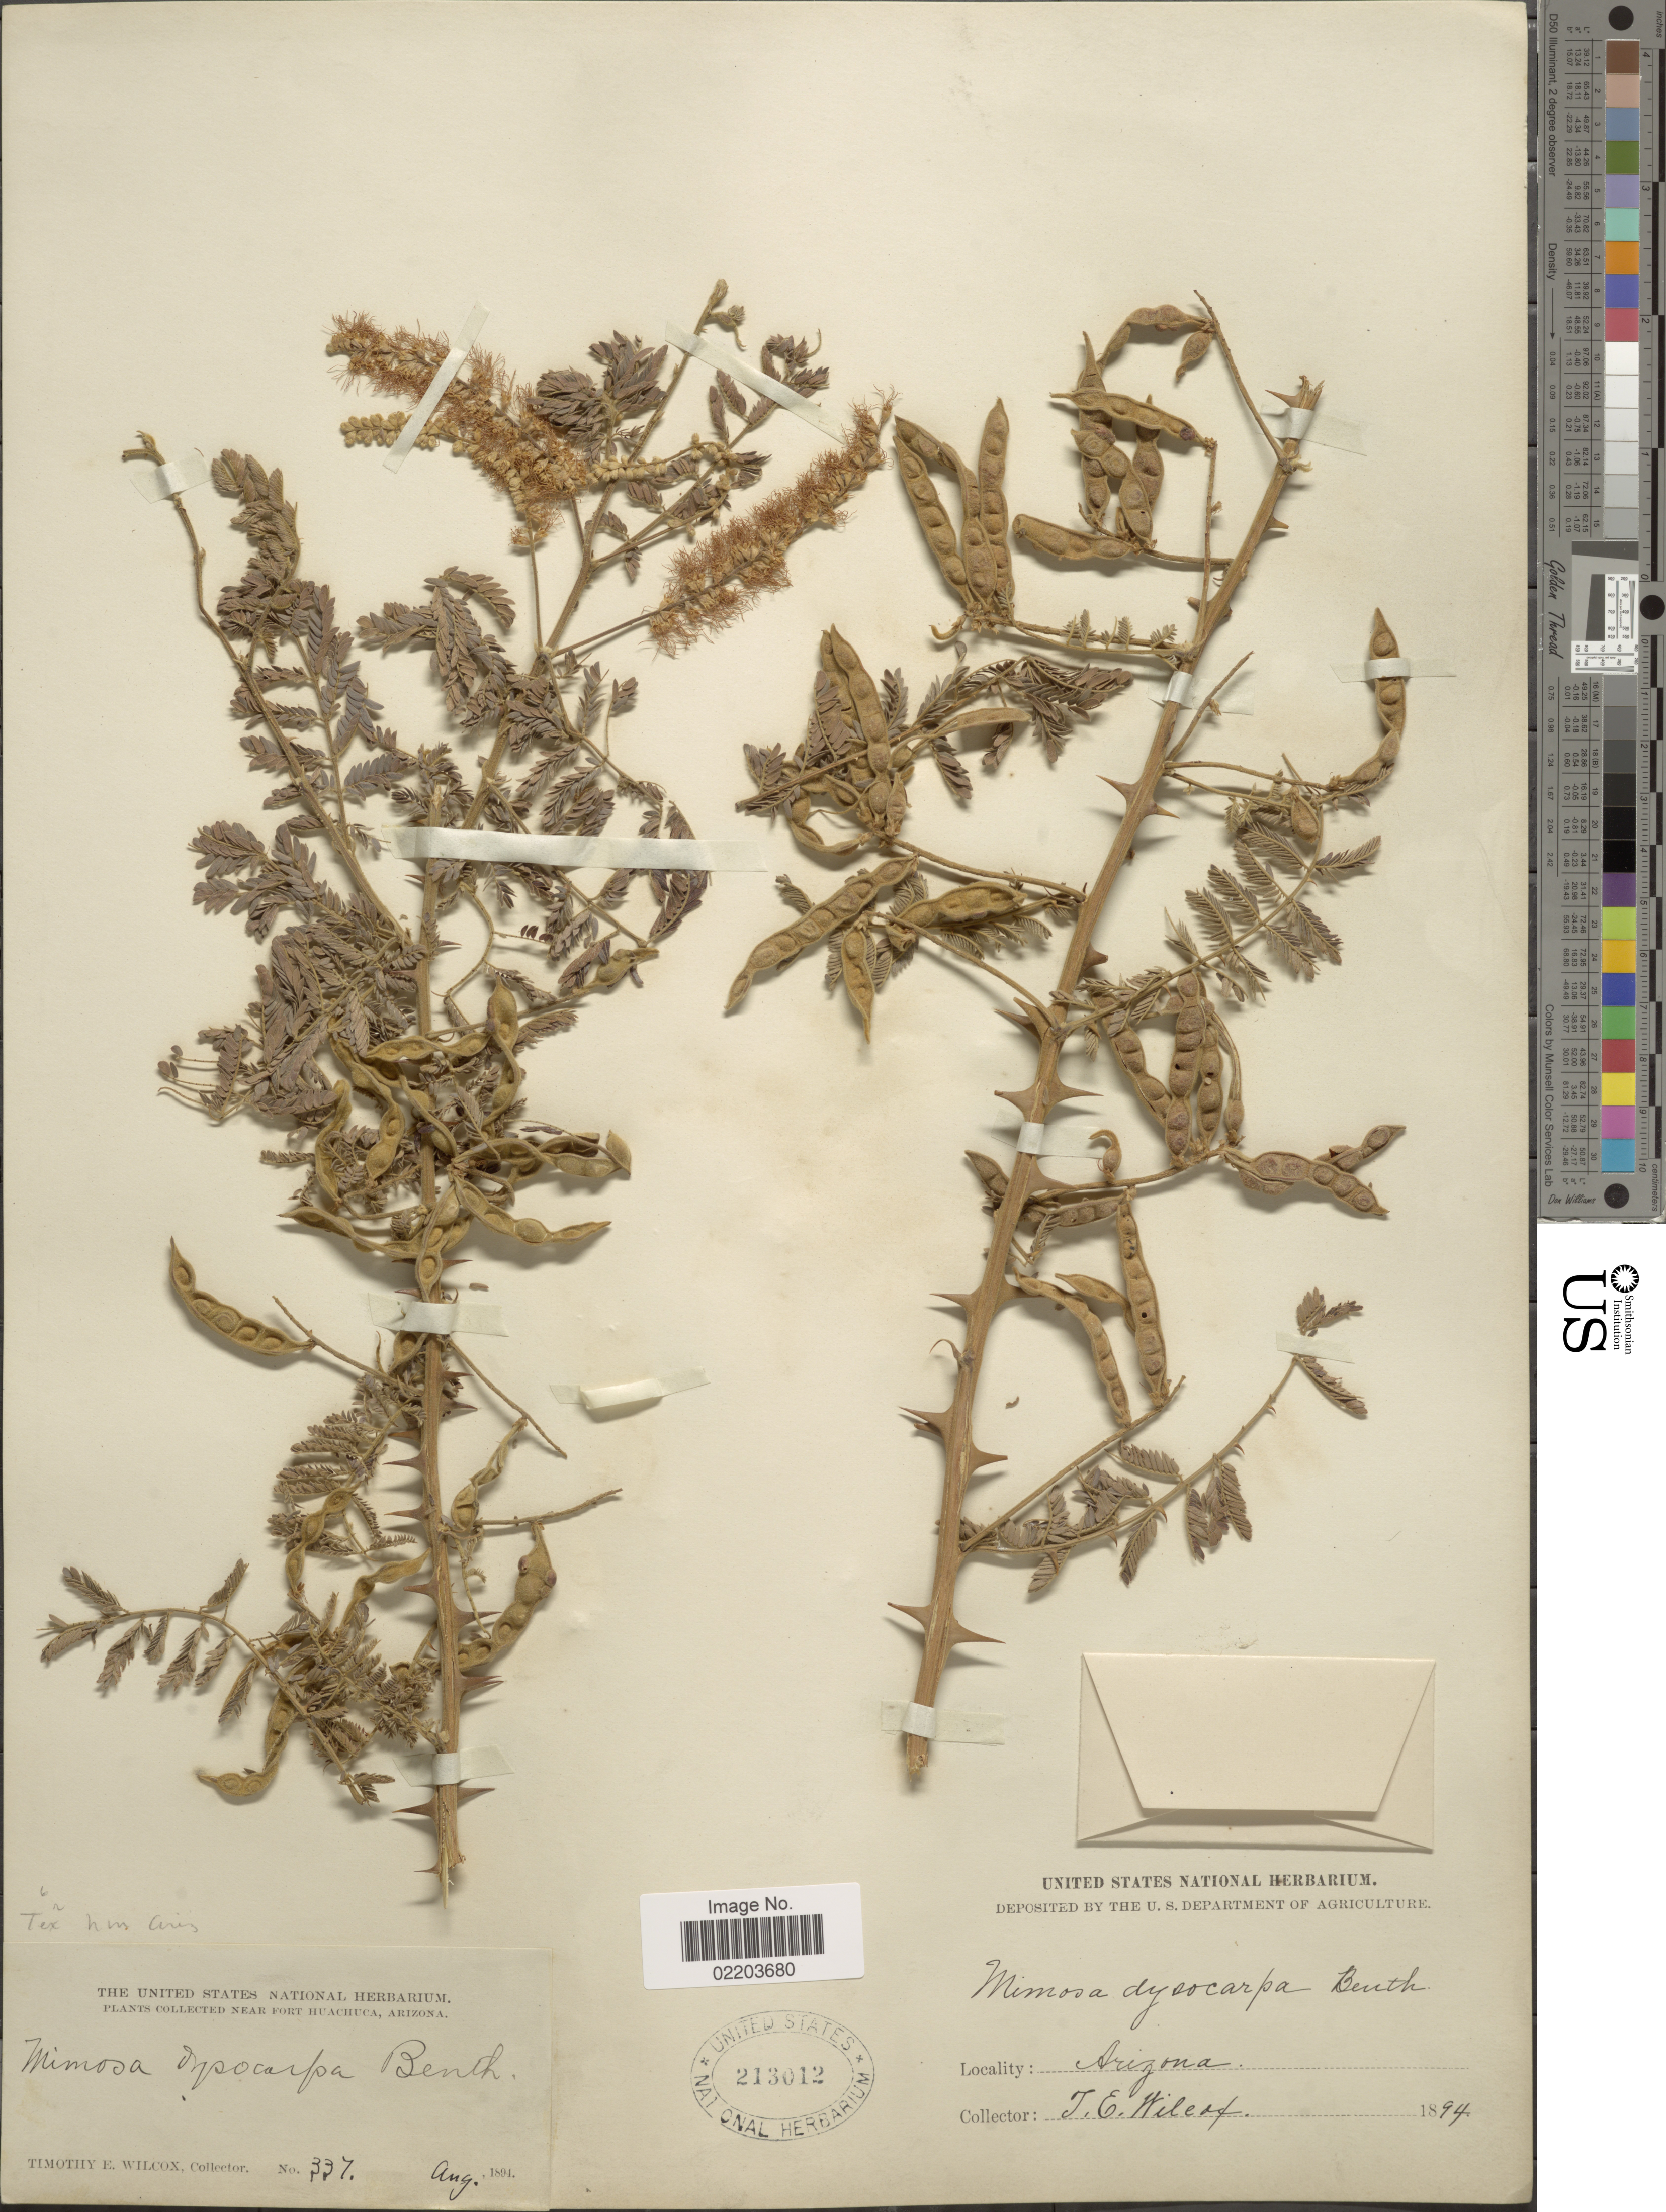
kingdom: Plantae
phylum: Tracheophyta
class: Magnoliopsida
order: Fabales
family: Fabaceae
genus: Mimosa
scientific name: Mimosa dysocarpa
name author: Benth. ex A. Gray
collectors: T. E. Wilcox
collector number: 337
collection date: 1894-08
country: United States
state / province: Arizona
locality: Near Fort Huachuca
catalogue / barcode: US 213012